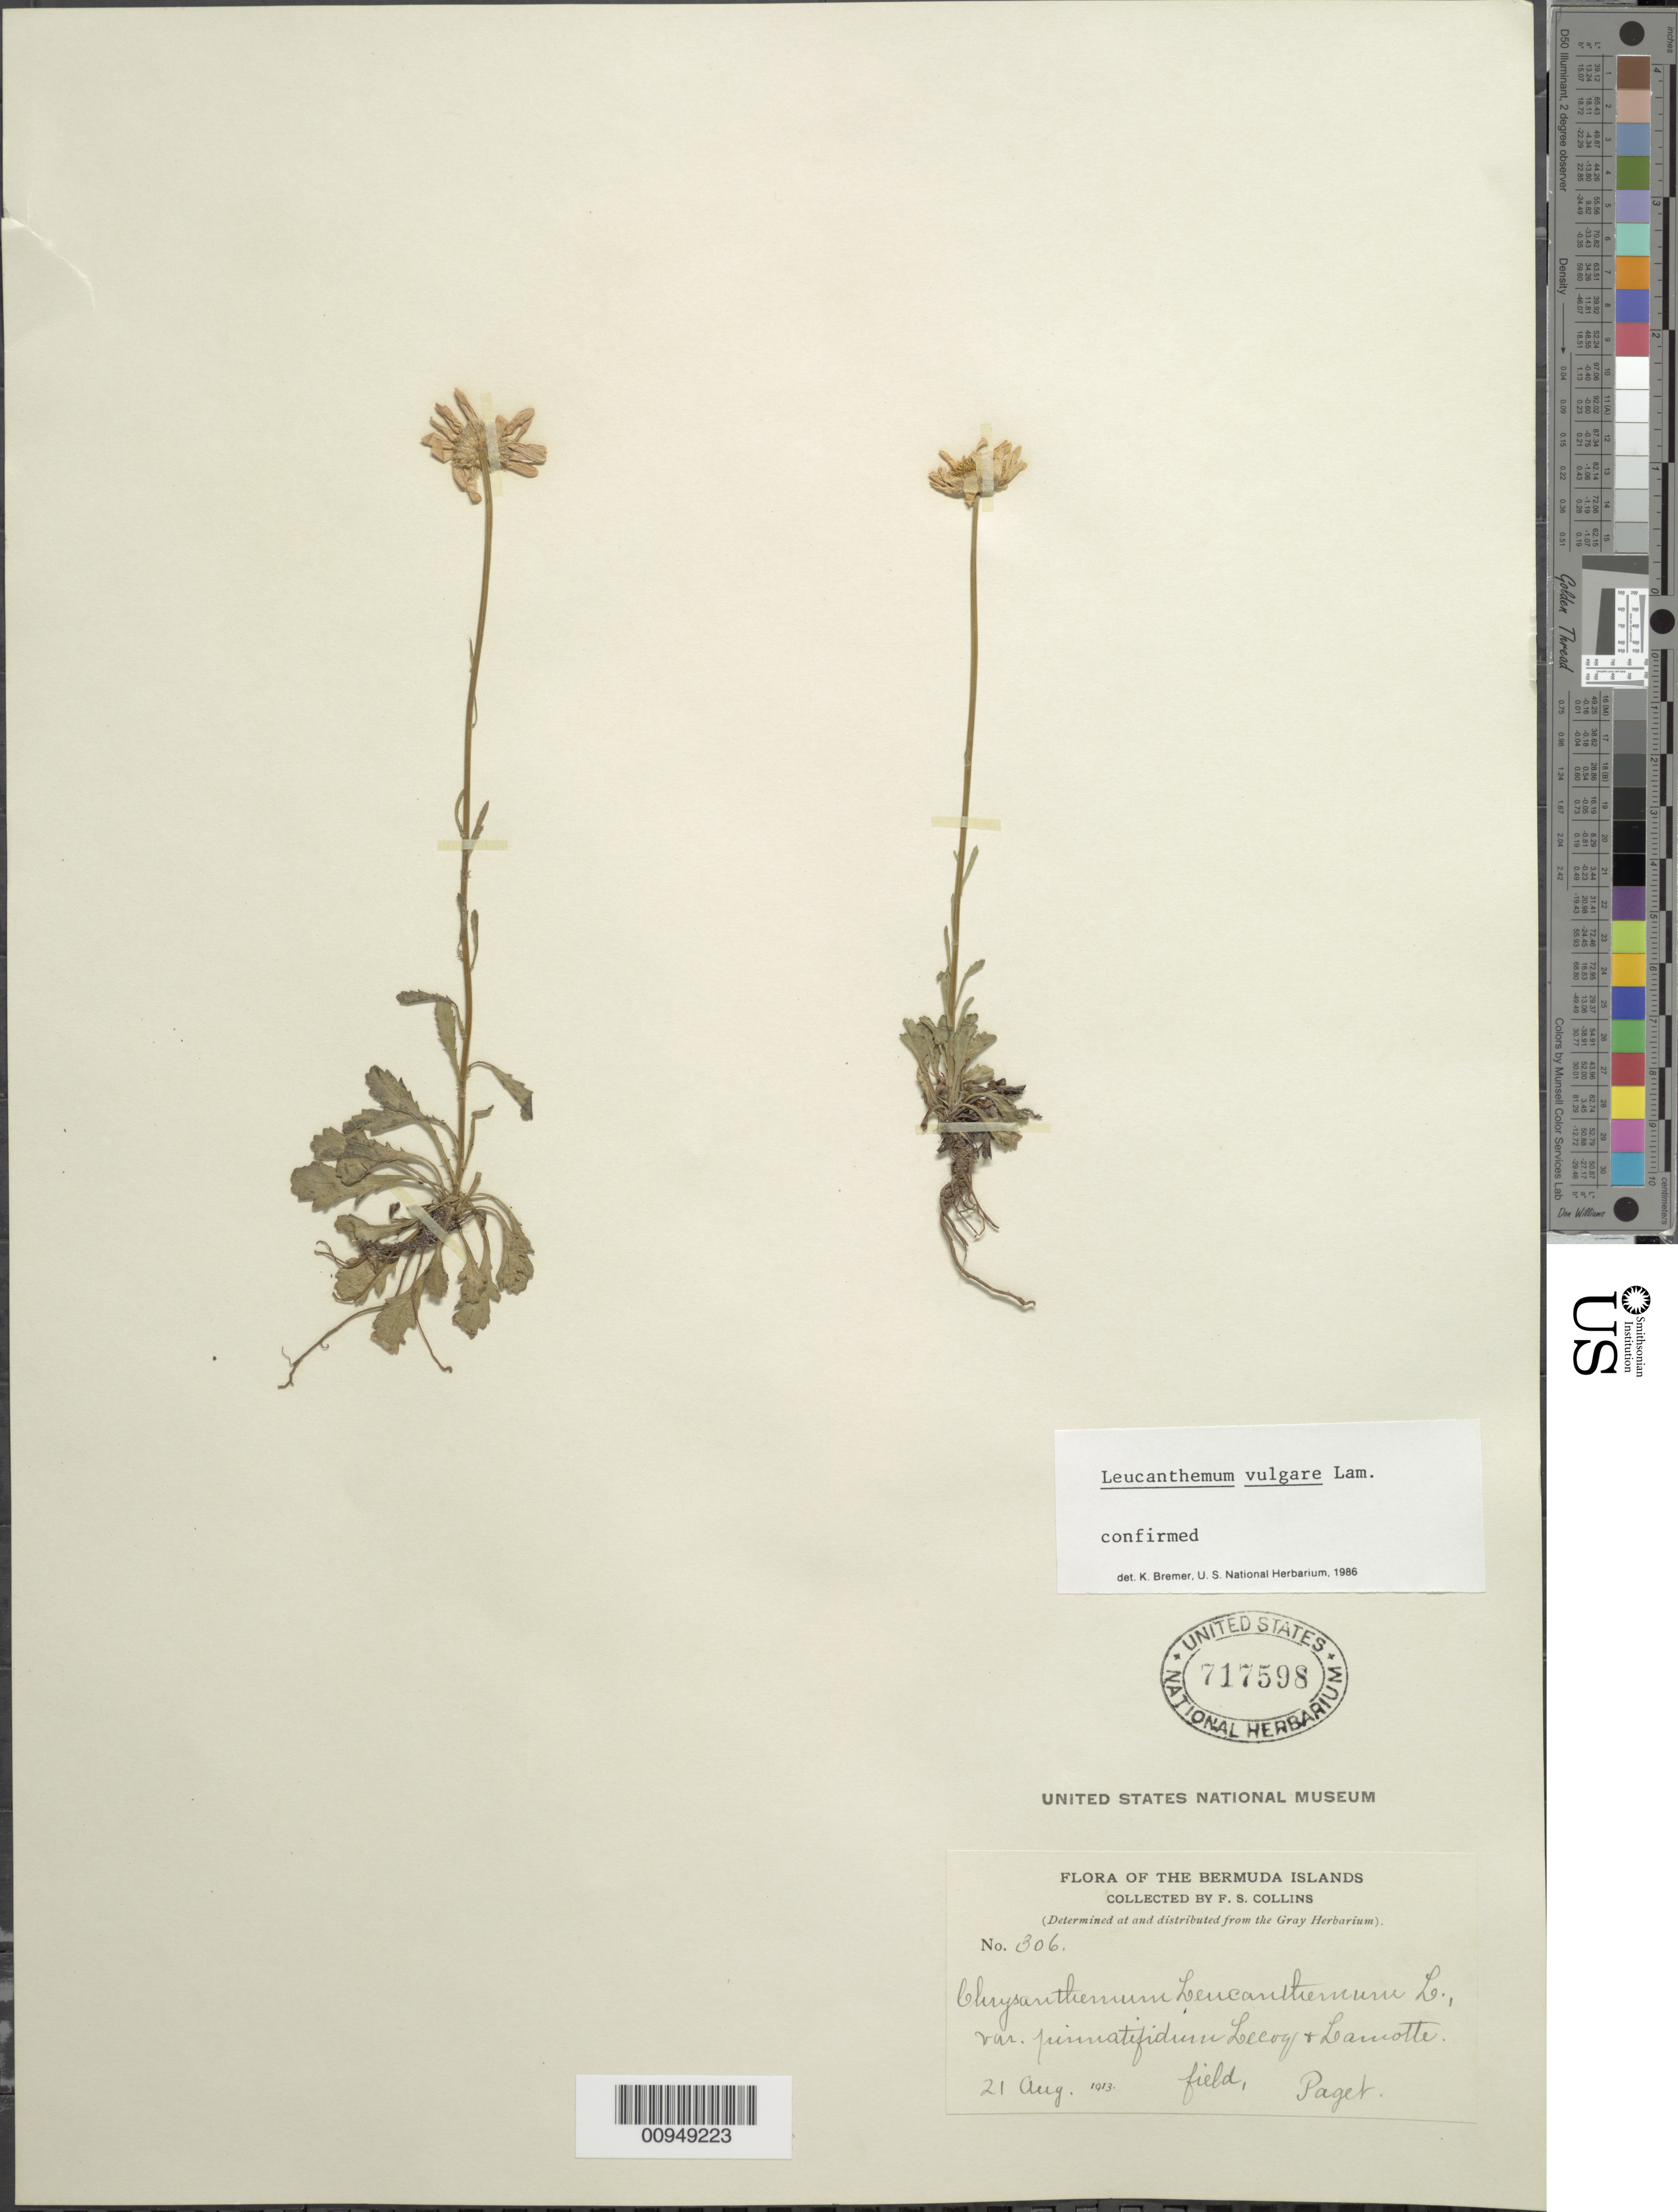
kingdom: Plantae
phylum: Tracheophyta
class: Magnoliopsida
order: Asterales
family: Asteraceae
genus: Leucanthemum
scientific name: Leucanthemum vulgare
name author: Lam.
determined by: Bremer, K.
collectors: F. Collins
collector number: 306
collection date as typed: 21 Aug 1913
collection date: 1913-08-21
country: Bermuda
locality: Paget, field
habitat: Field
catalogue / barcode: US 717598